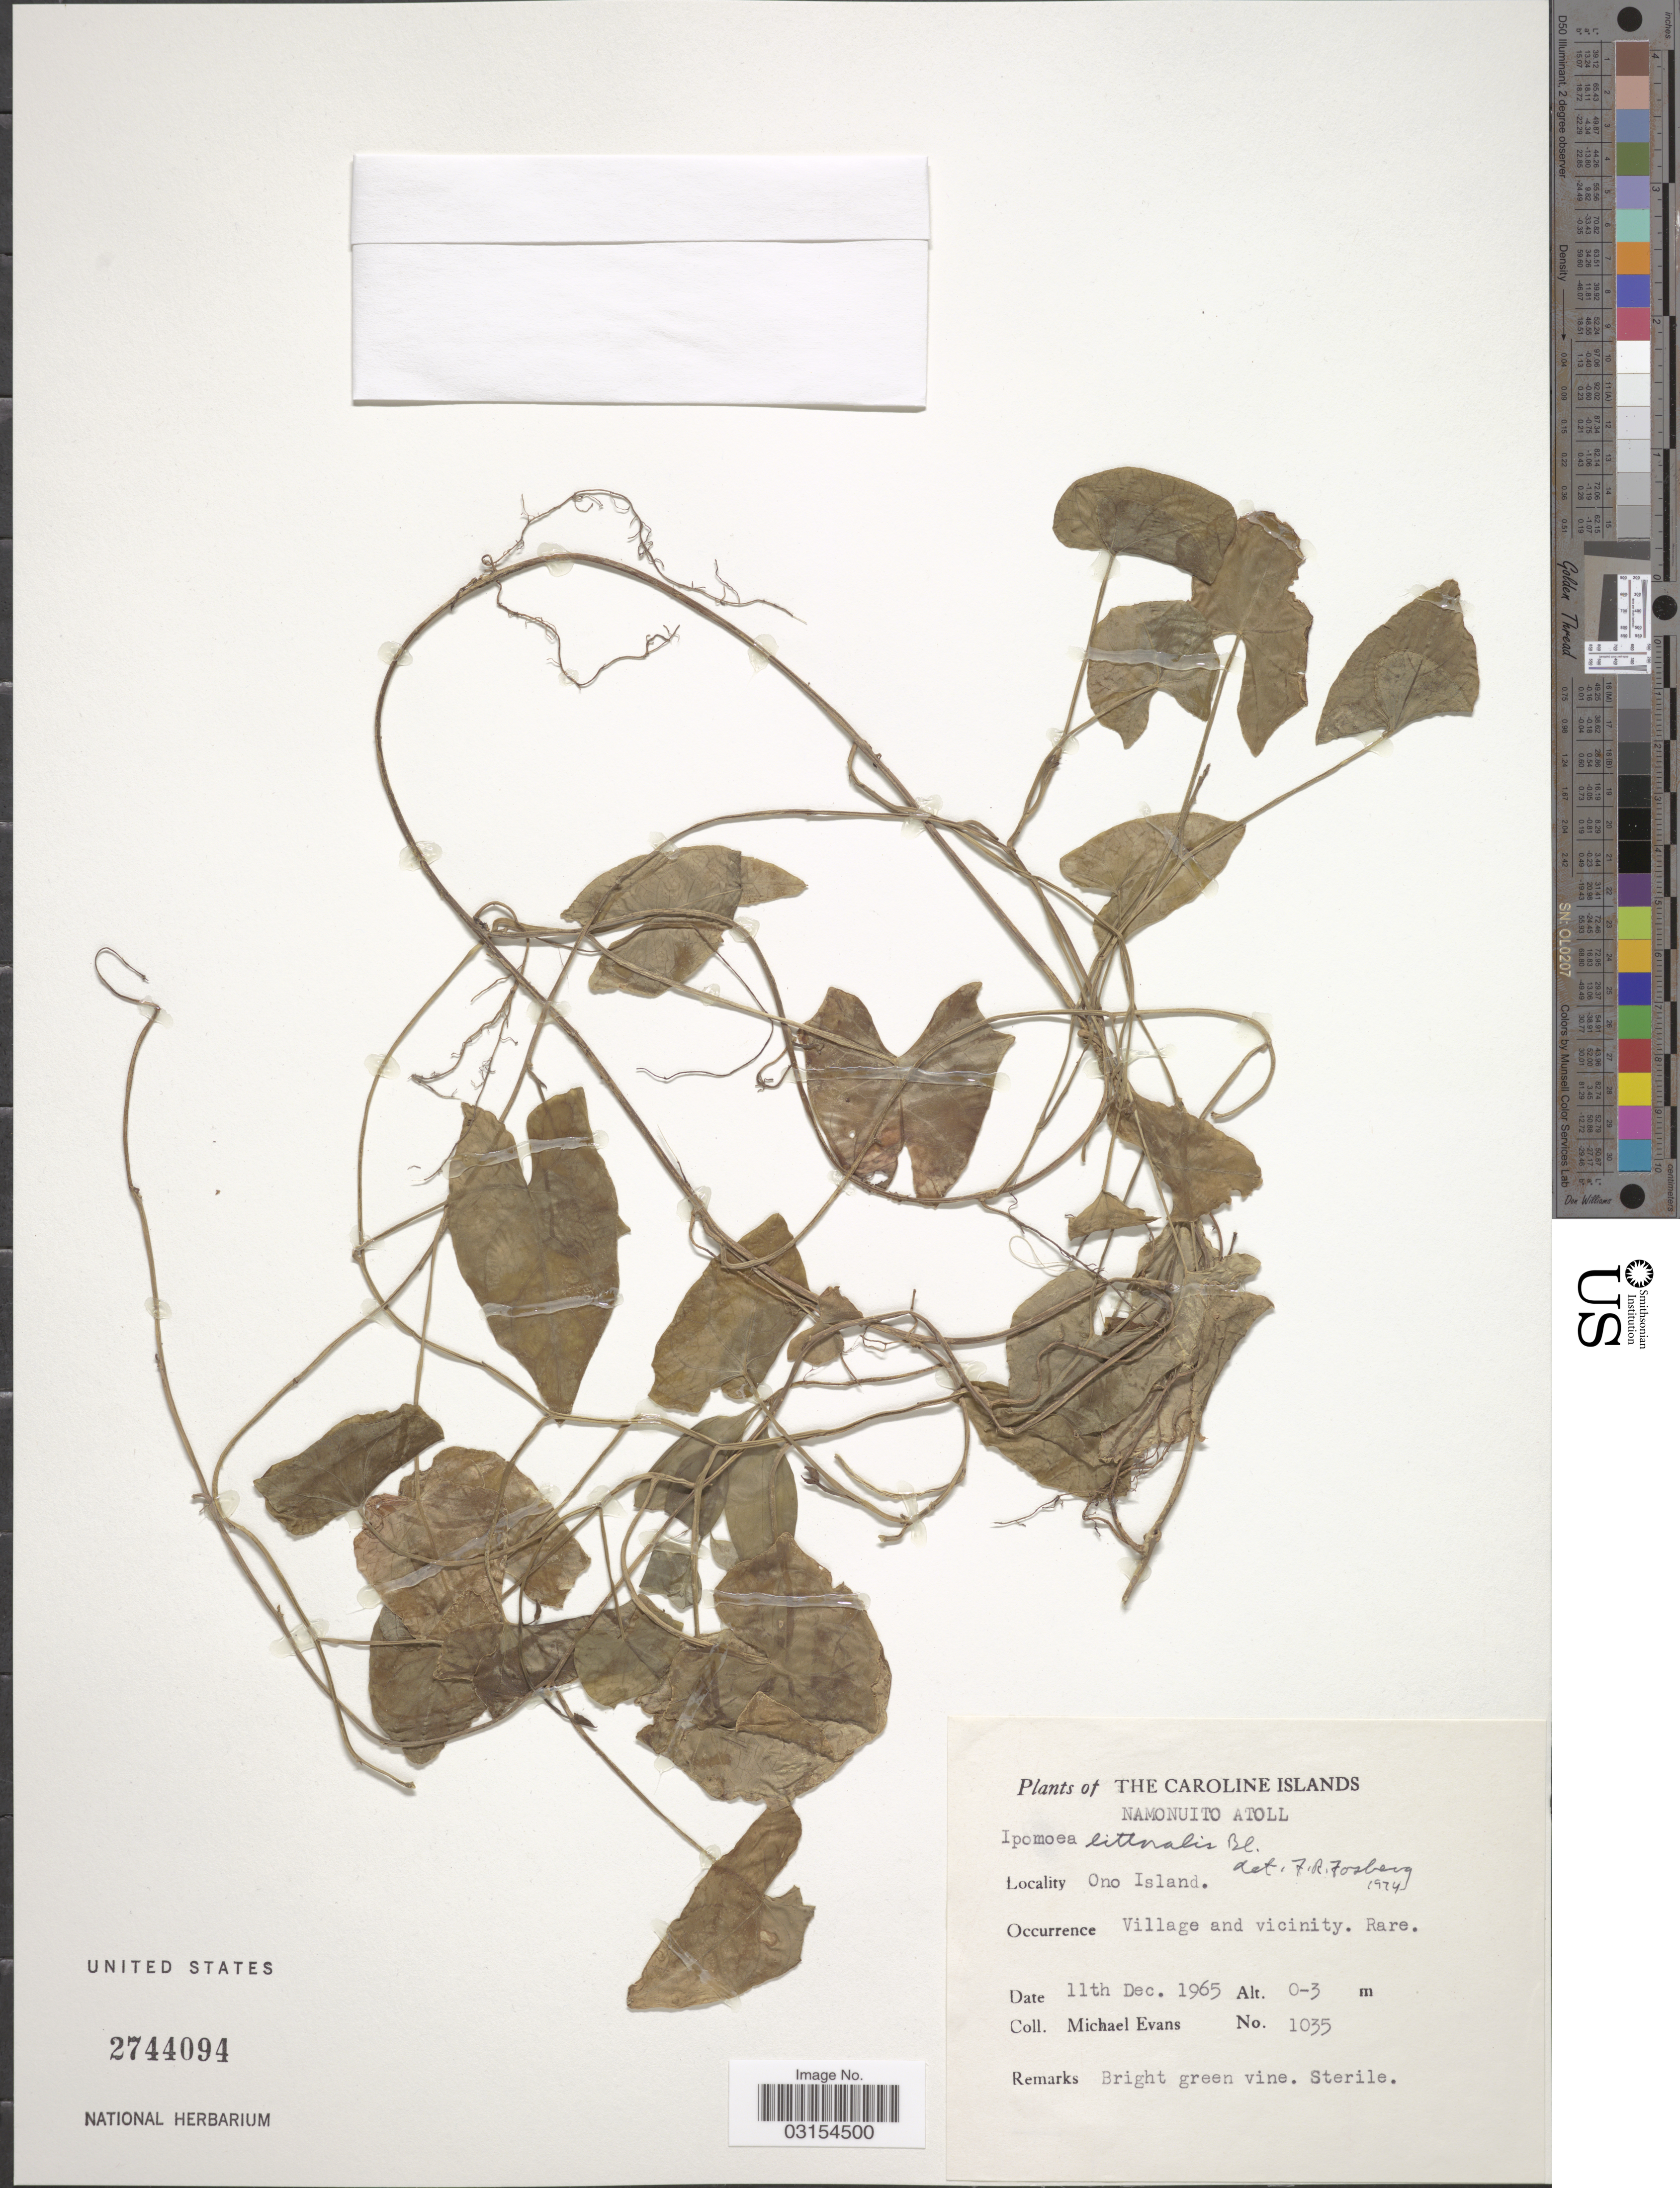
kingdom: Plantae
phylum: Tracheophyta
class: Magnoliopsida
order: Solanales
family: Convolvulaceae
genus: Ipomoea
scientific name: Ipomoea littoralis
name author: Blume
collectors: M. Evans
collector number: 1035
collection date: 1965-12-11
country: Micronesia, Federated States of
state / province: Truk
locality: Caroline Islands. Namonuito Atoll. Ono Island. Village and vicinity.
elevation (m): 0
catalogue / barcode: US 2744094